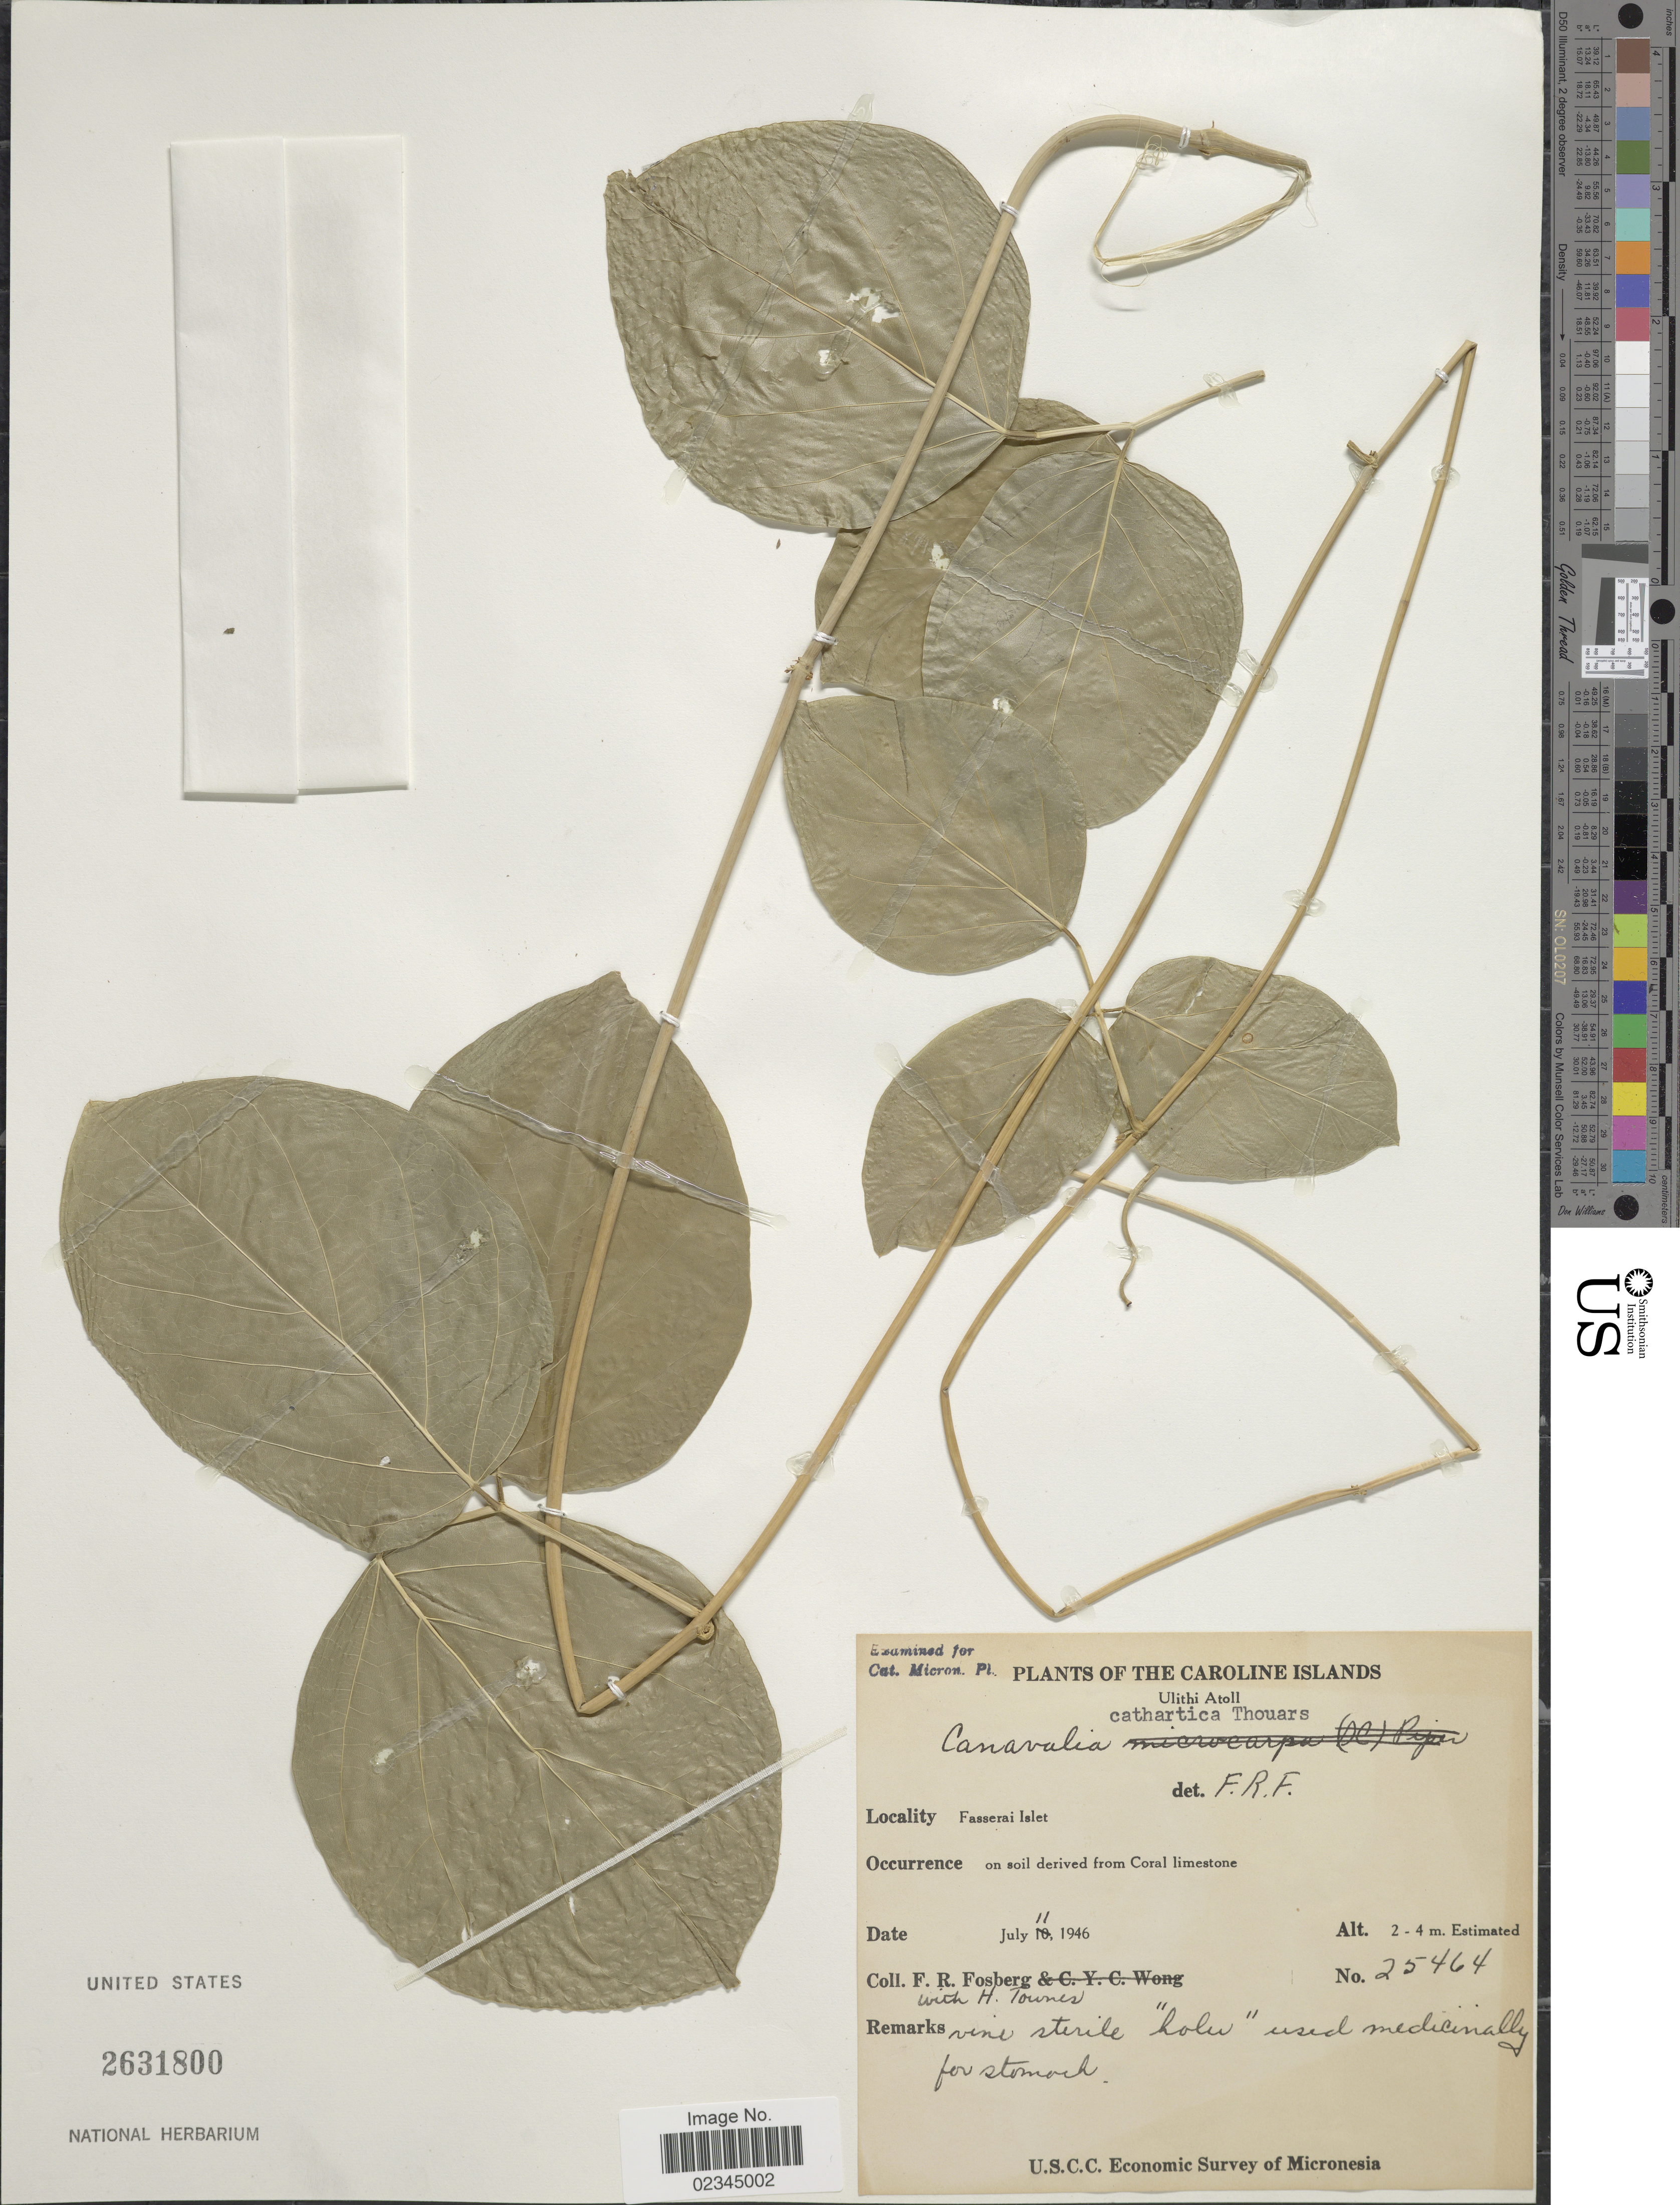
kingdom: Plantae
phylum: Tracheophyta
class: Magnoliopsida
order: Fabales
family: Fabaceae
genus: Canavalia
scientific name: Canavalia cathartica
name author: Thouars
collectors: F. R. Fosberg & H. Townes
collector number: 25464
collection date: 1946-07-11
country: Micronesia, Federated States of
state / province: Yap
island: Ulithi Atoll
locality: The Caroline Islands, Ulithi Atoll, Fasserai Islet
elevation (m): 2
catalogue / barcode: US 2631800